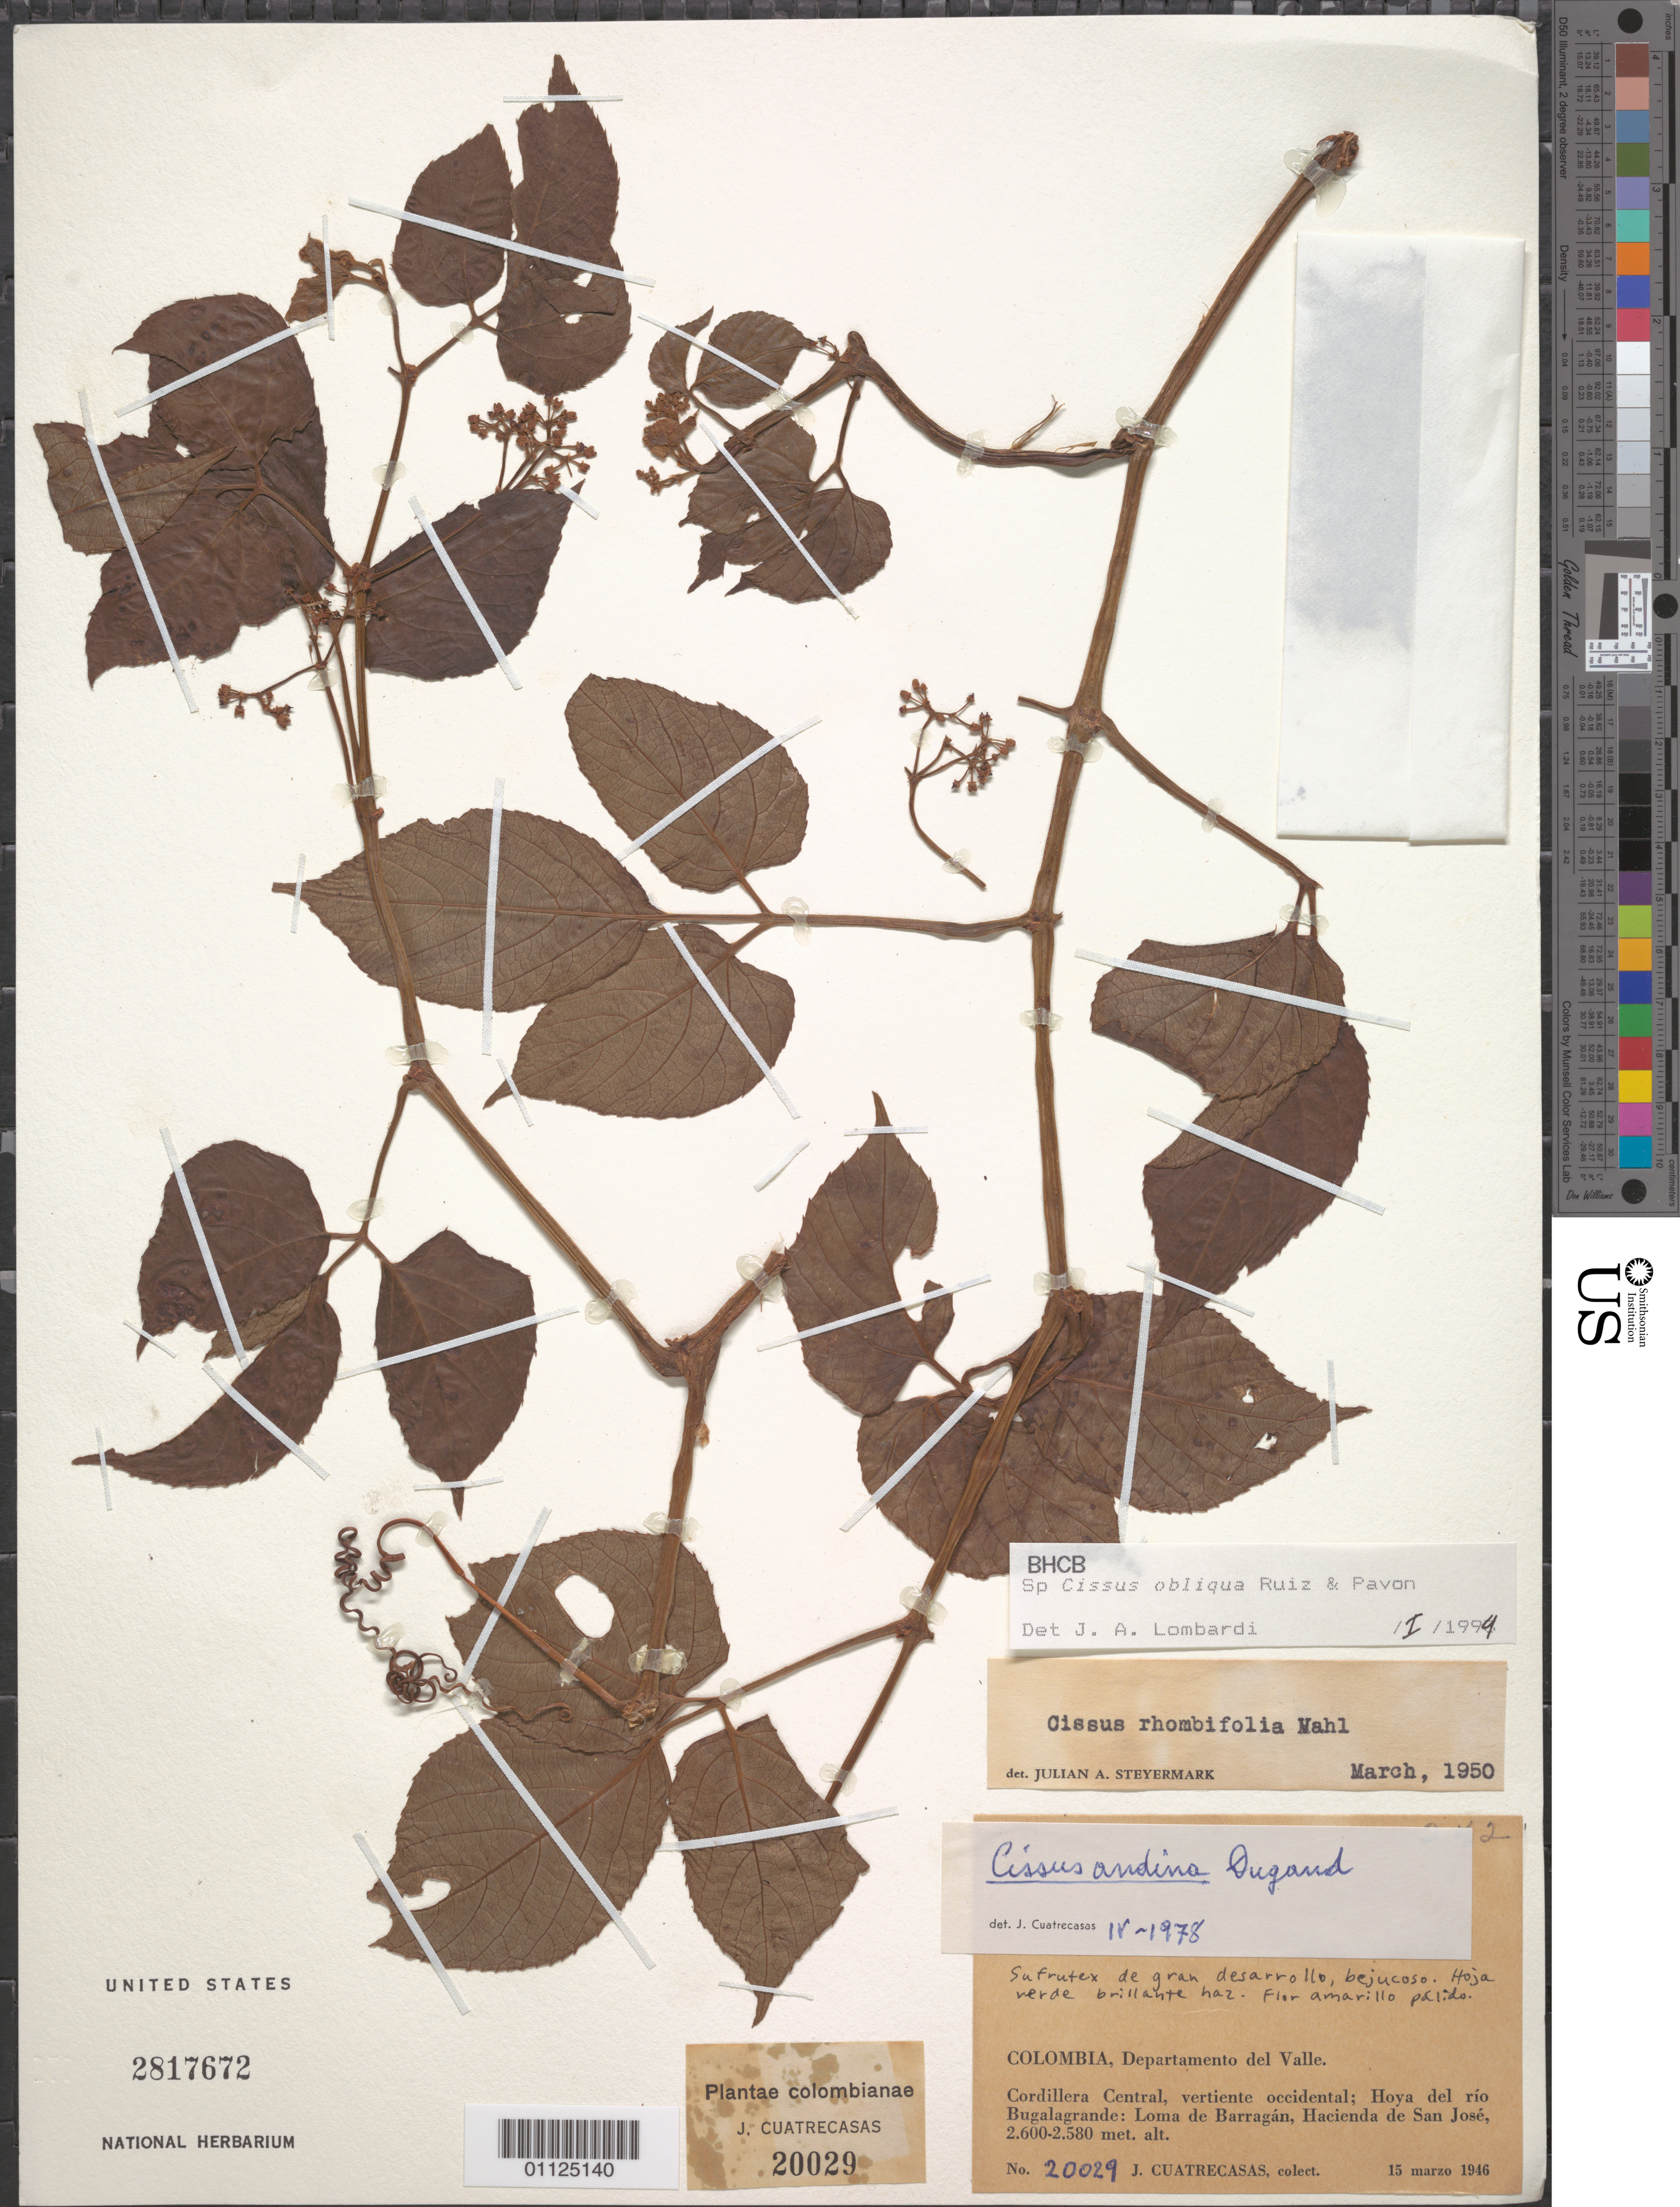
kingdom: Plantae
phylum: Tracheophyta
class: Magnoliopsida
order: Vitales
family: Vitaceae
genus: Cissus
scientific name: Cissus obliqua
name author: Ruiz & Pav.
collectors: J. Cuatrecasas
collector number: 20029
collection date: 1946-03-15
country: Colombia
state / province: Valle del Cauca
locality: Cordillera Occidental, vertiente oriental; Hoya del rio Bugalagrande: Loma de Barragan, Hacienda de San Jose.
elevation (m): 2580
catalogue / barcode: US 2817672